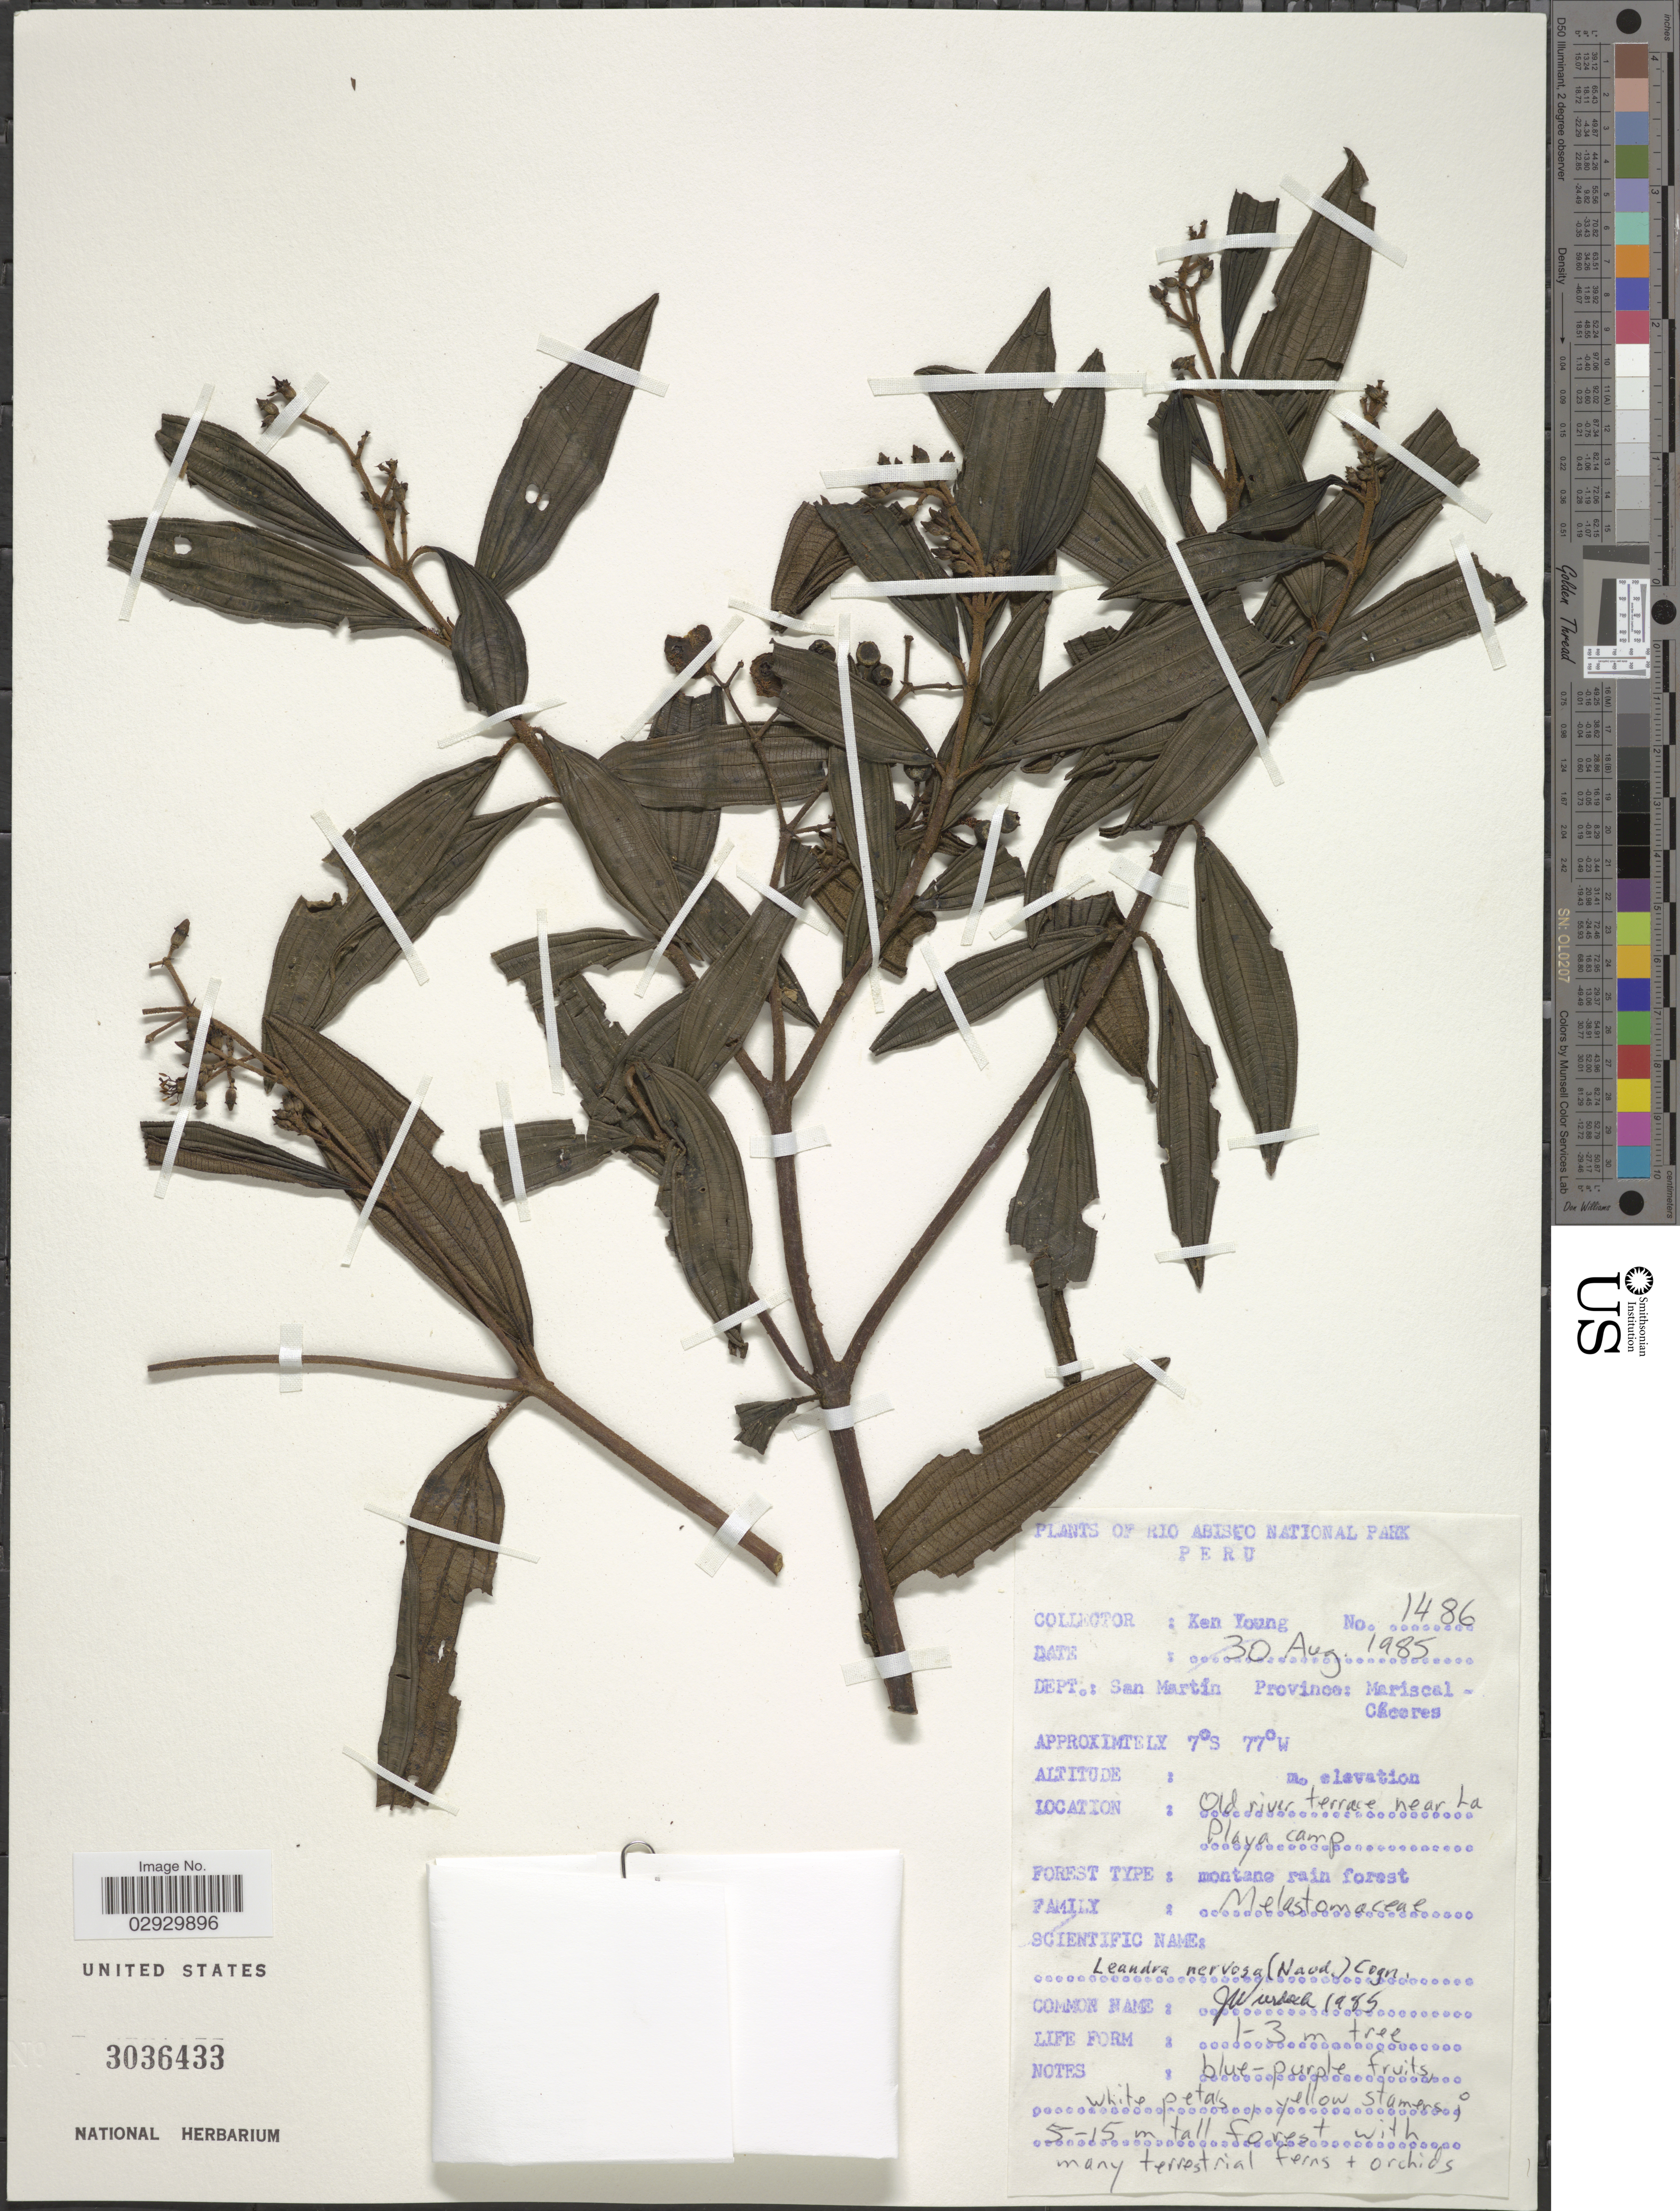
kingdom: Plantae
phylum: Tracheophyta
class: Magnoliopsida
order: Myrtales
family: Melastomataceae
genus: Leandra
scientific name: Leandra nervosa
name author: (Naudin) Cogn.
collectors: K. Young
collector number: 1486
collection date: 1985-08-30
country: Peru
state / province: San Martín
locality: Dept. San Martin, Province: Mariscal - Cáceres. Old river terrace near La Playa Camp.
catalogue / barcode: US 3036433